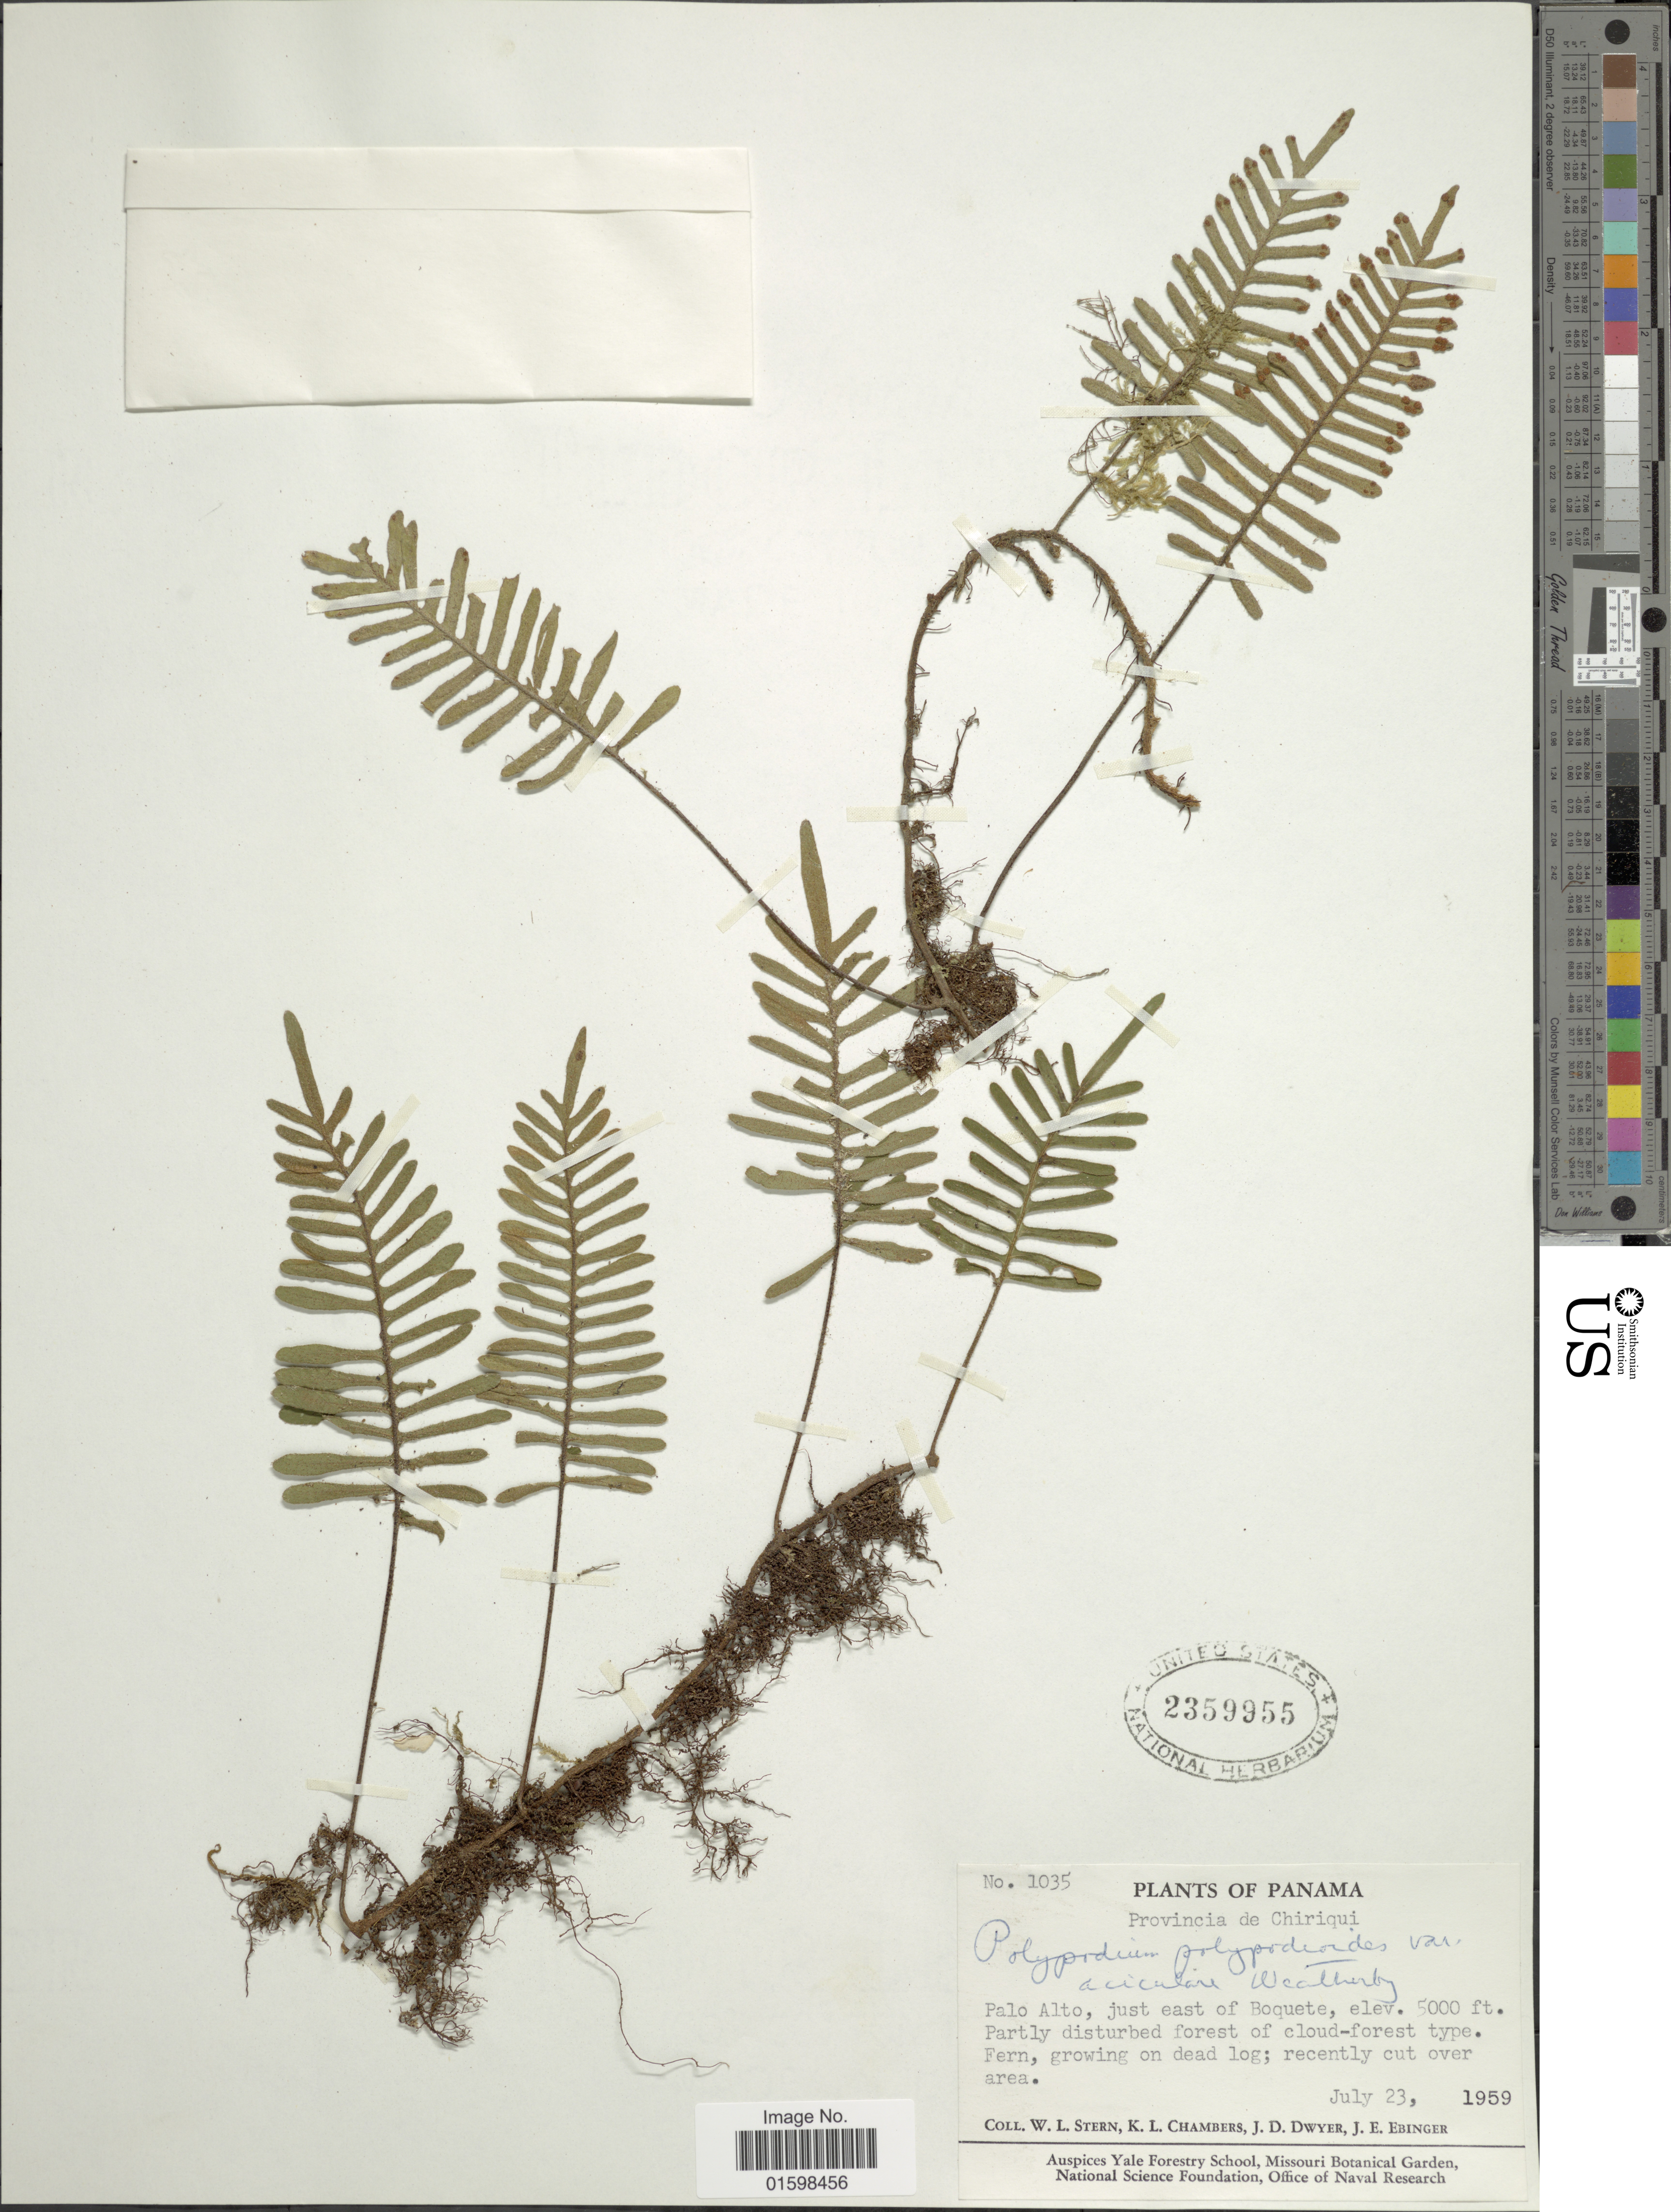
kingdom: Plantae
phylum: Tracheophyta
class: Polypodiopsida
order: Polypodiales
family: Polypodiaceae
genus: Pleopeltis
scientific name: Pleopeltis polypodioides var. acicularis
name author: (Weath.) E.G. Andrews & Windham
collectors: W. L. Stern, K. Chambers, J. D. Dwyer & J. Ebinger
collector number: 1035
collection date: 1959-07-23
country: Panama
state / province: Chiriqui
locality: Provincia de Chiriqui. Palo Alto, just east of Boquete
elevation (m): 1524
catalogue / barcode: US 2359955